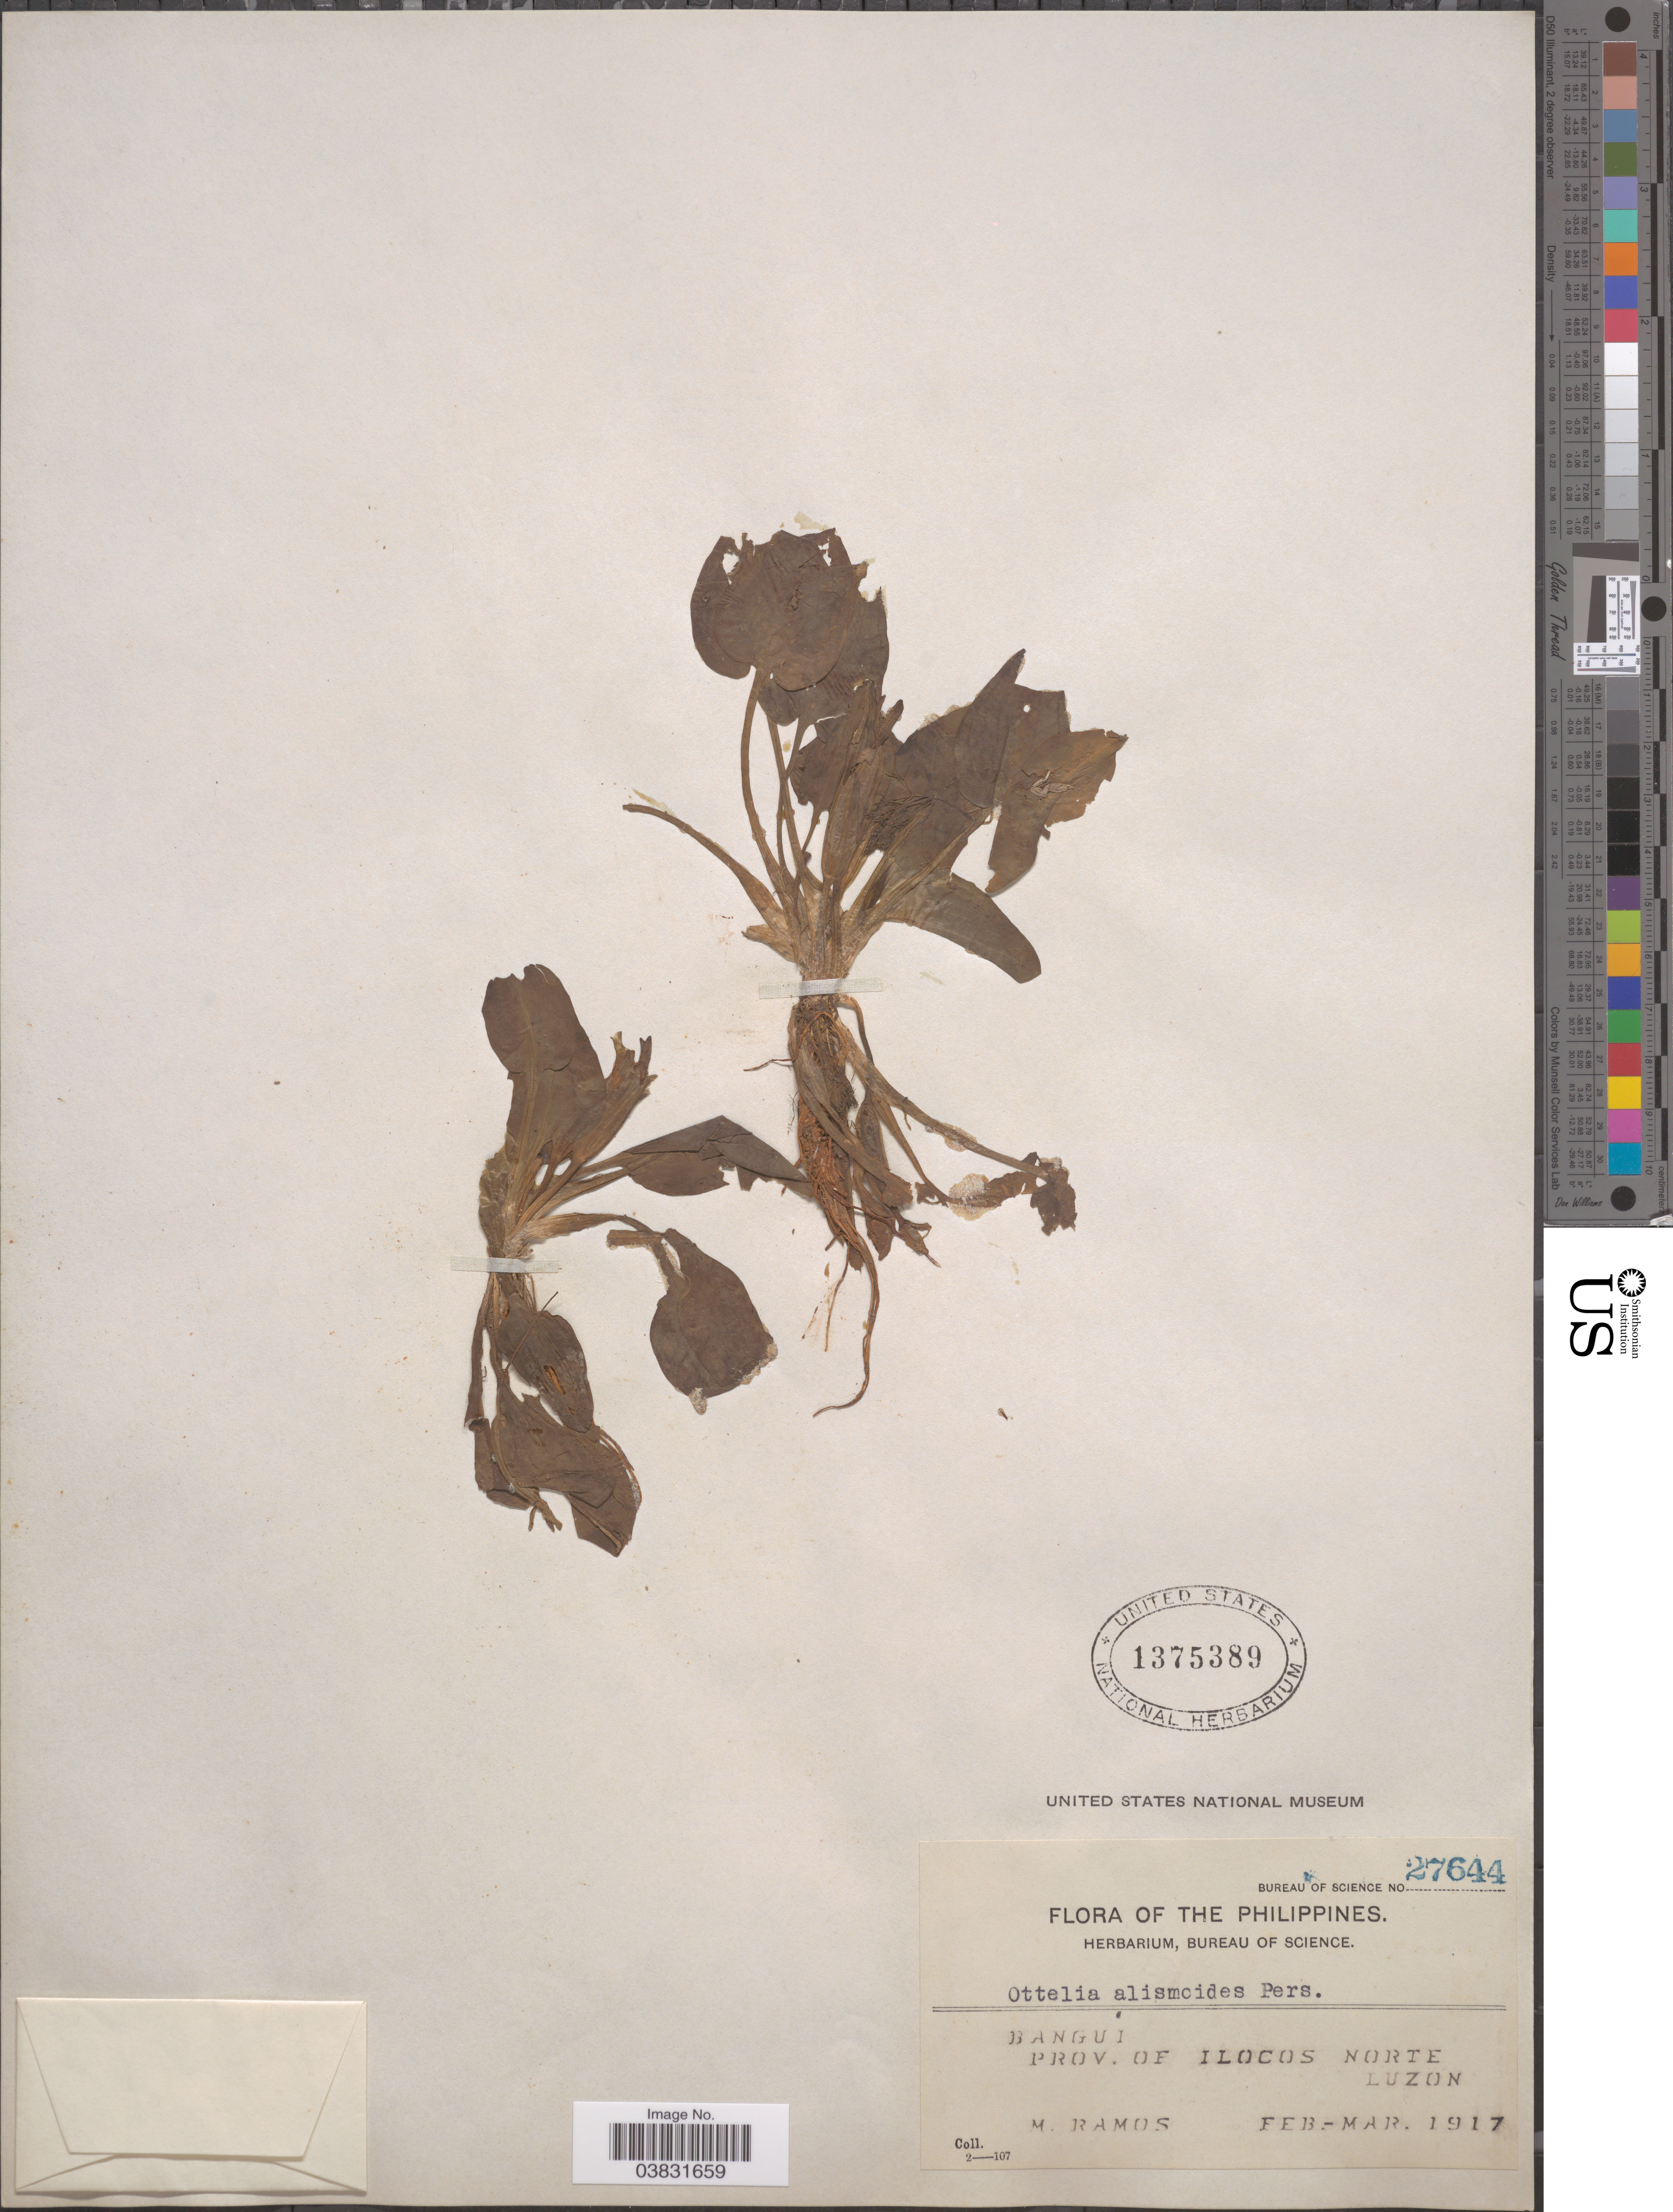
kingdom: Plantae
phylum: Tracheophyta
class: Liliopsida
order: Alismatales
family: Hydrocharitaceae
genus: Ottelia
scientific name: Ottelia alismoides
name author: Pers.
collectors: M. Ramos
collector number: Bureau of Science 27644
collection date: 1917-02/1917-03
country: Philippines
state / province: Ilocos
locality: Bangui. Prov. of Ilocos Norte. Luzon.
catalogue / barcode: US 1375389